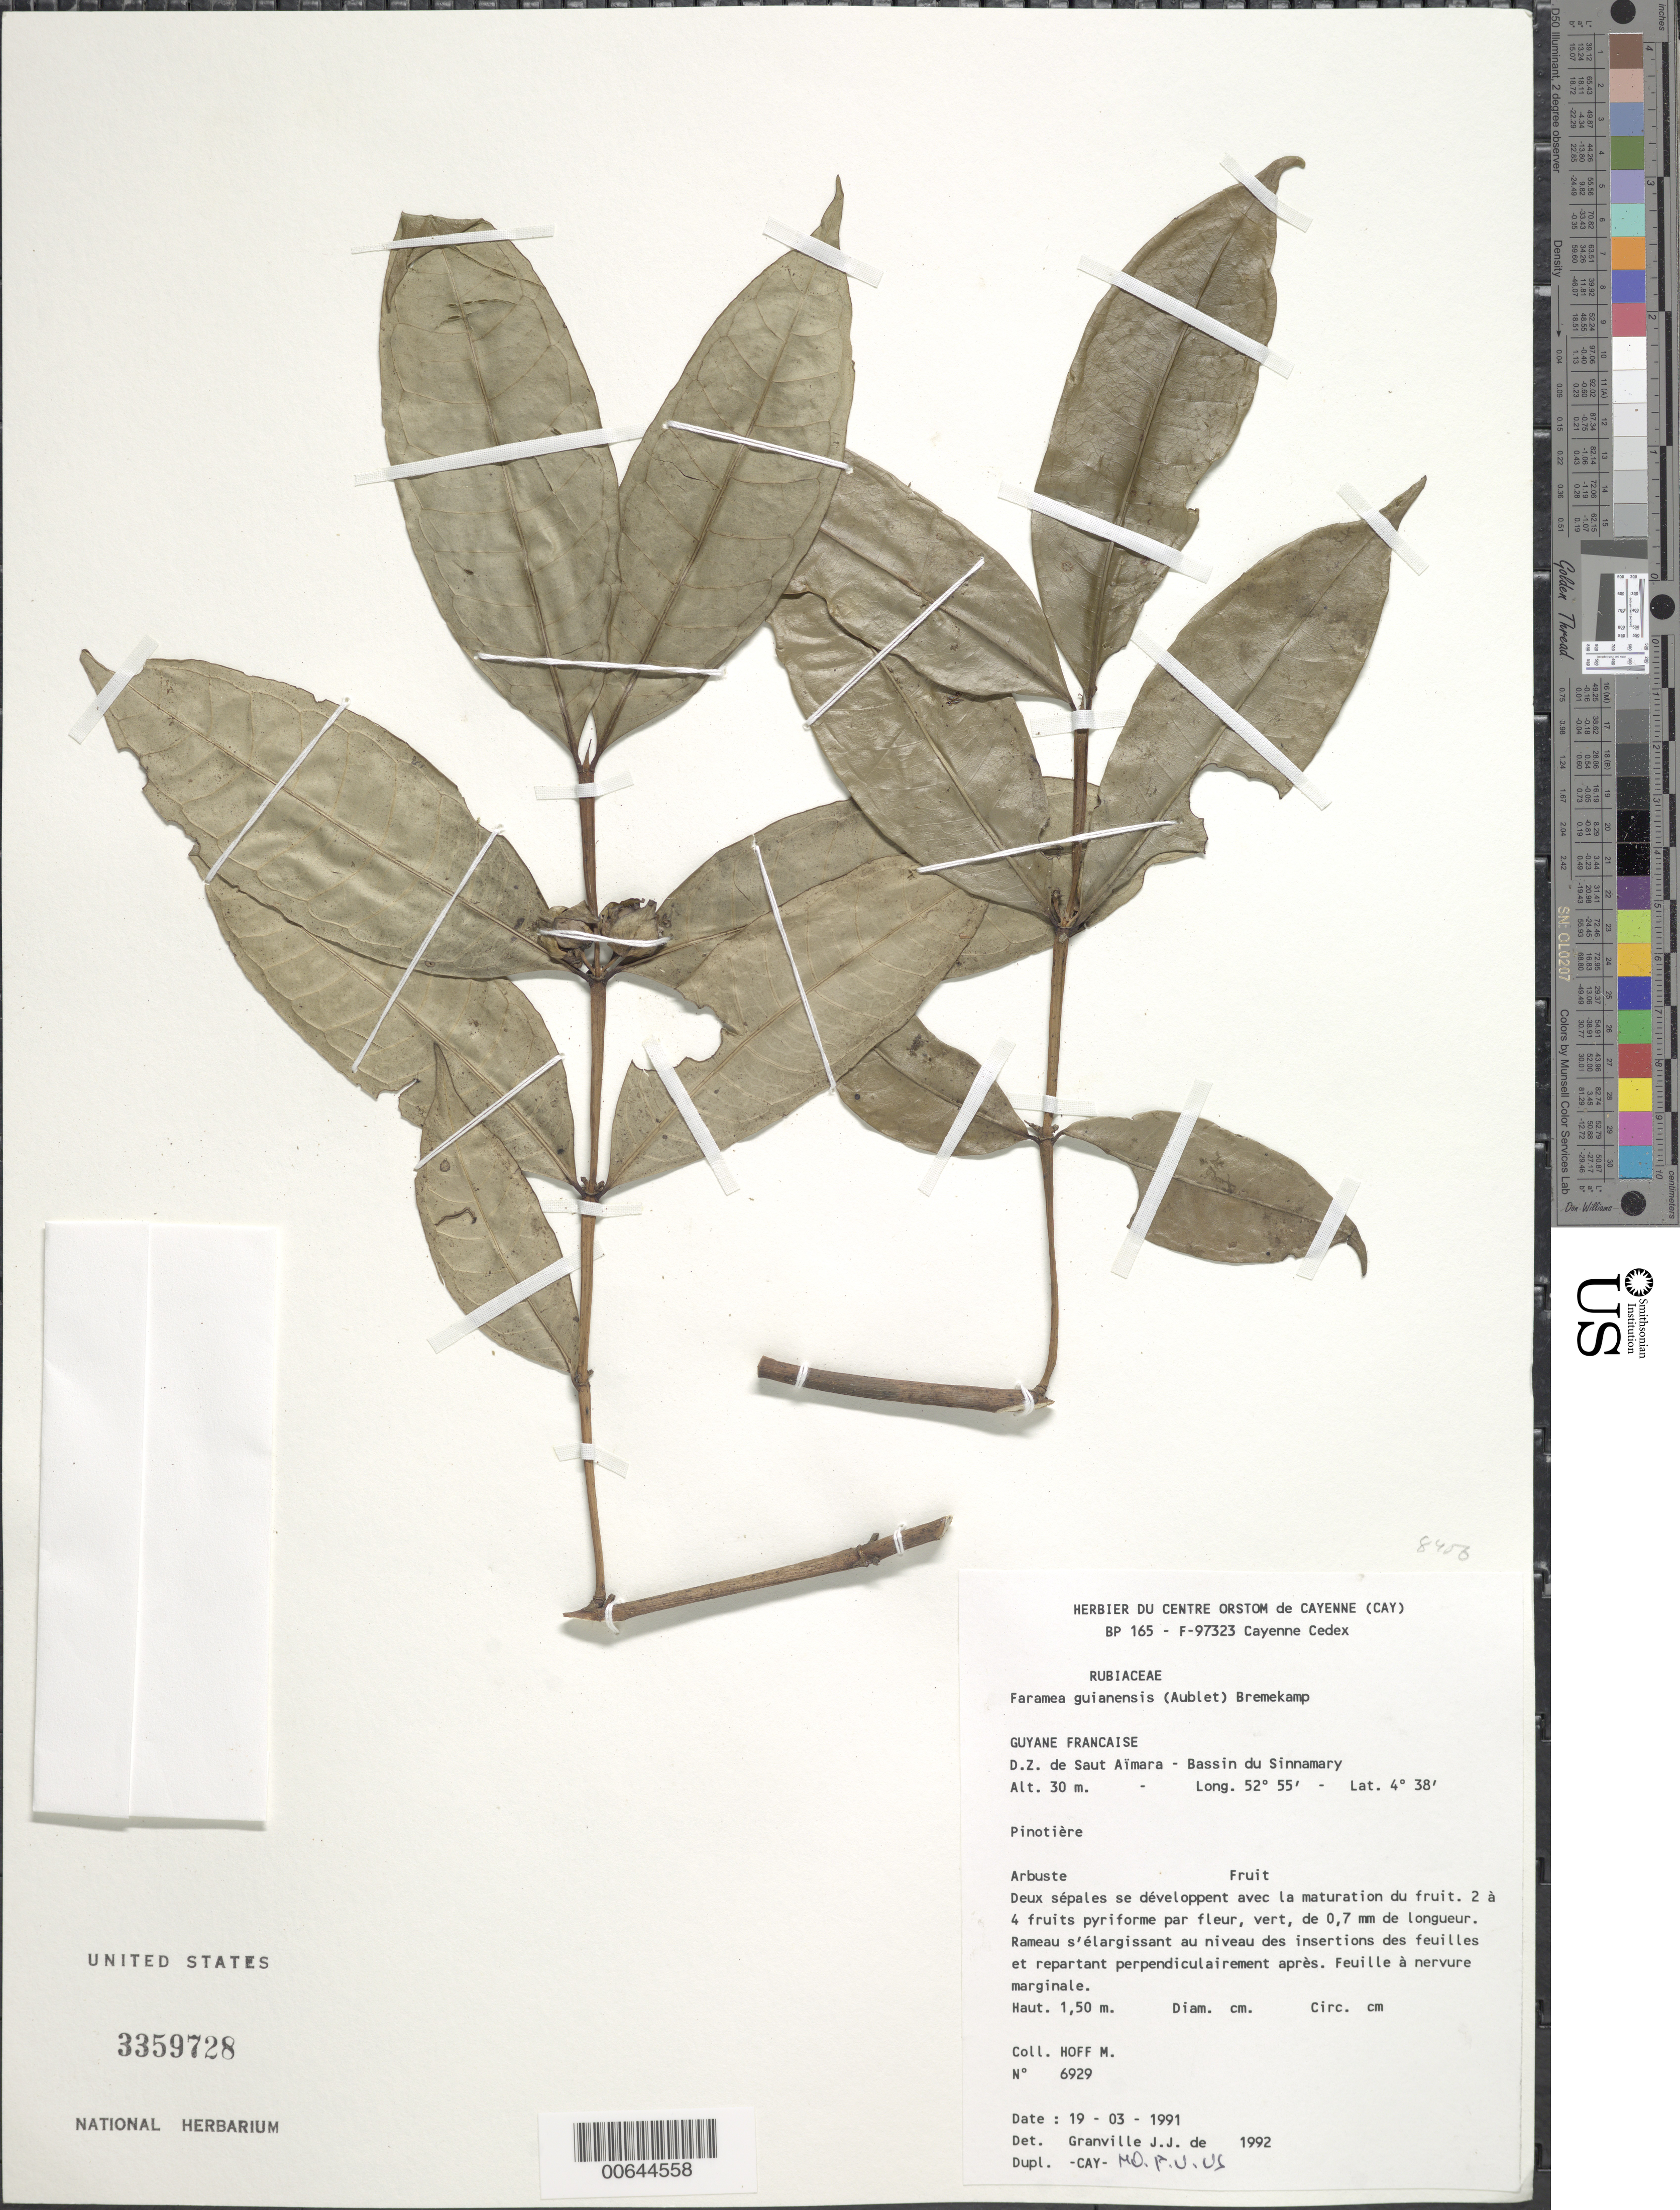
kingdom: Plantae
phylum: Tracheophyta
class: Magnoliopsida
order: Gentianales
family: Rubiaceae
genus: Faramea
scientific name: Faramea guianensis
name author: (Aubl.) Bremek.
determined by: Granville, J. J. de, (CAY), Institut de Recherche pour le Developpement (IRD) (FRENCH GUIANA)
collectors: M. Hoff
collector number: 6929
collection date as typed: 19-Mar-91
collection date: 1991-03-19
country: French Guiana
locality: D.Z. de Saut Aïmara, Bassin du Sinnamary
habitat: Pinotière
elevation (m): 30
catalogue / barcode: US 3359728